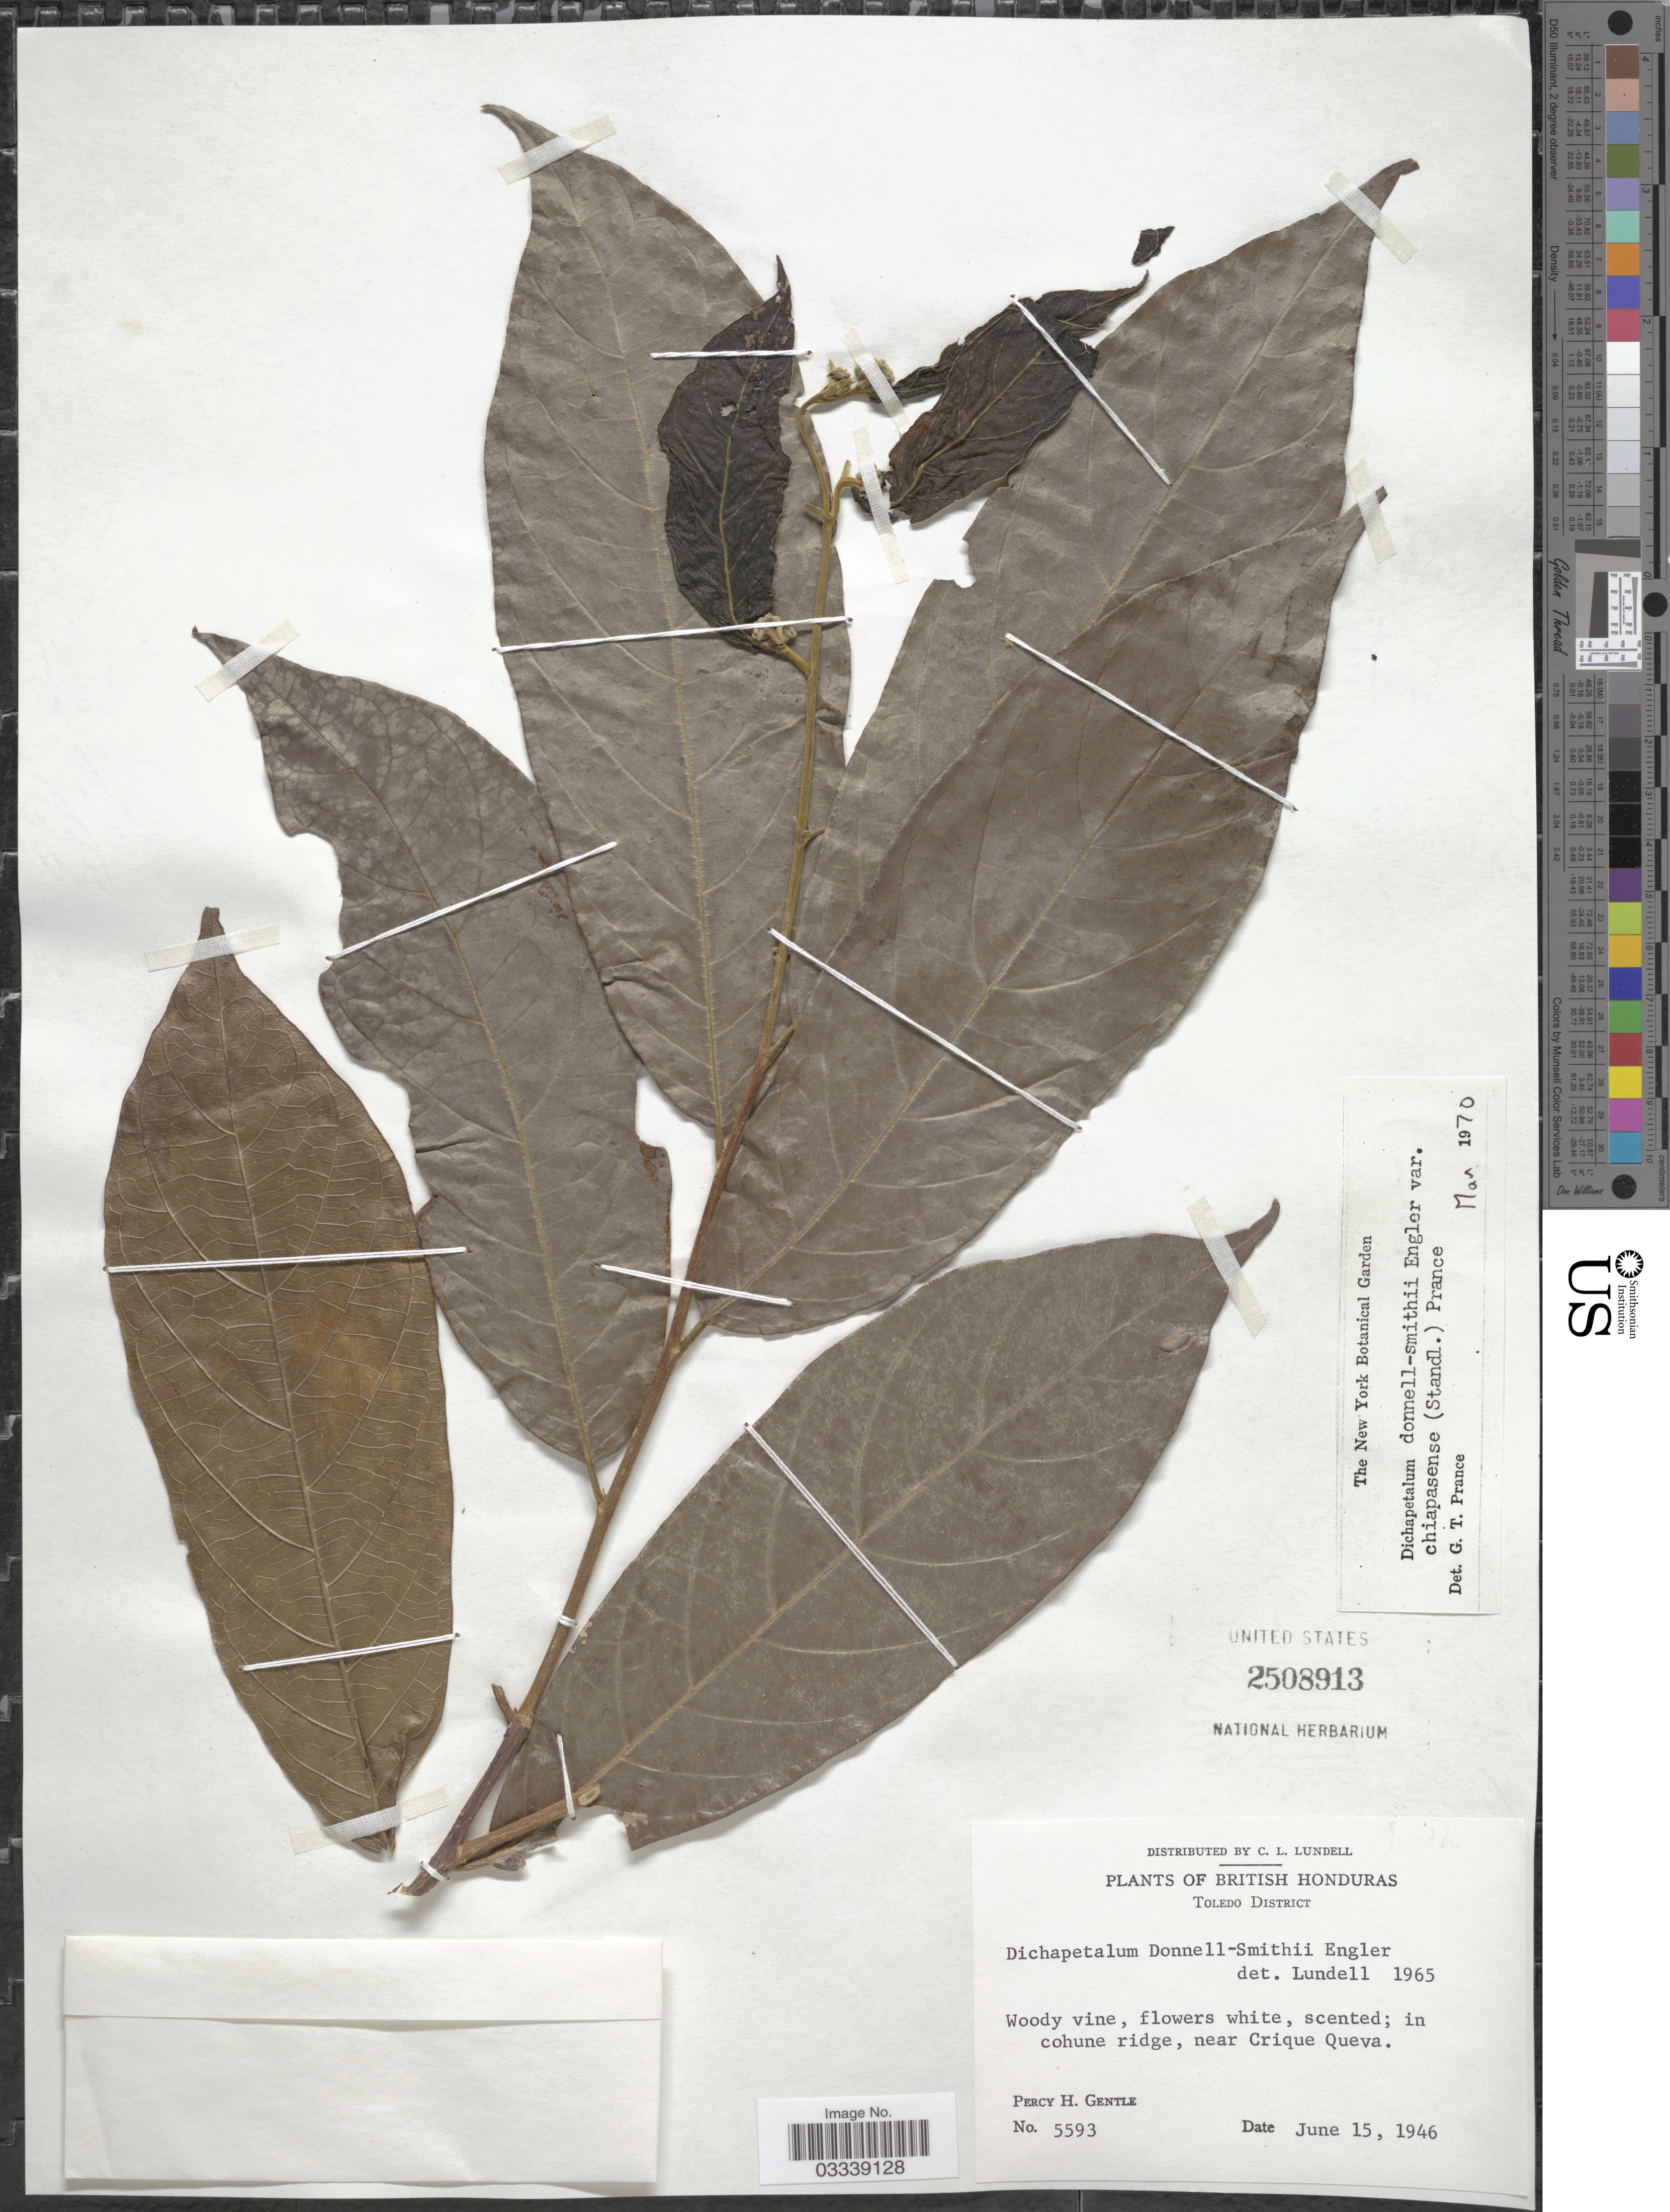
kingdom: Plantae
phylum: Tracheophyta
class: Magnoliopsida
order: Malpighiales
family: Dichapetalaceae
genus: Dichapetalum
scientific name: Dichapetalum donnell-smithii var. chiapasense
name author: (Standl.) Prance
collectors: P. H. Gentle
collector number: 5593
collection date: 1946-06-15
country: Belize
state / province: Toledo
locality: British Honduras, Toledo District, in cohune ridge, near Crique Queva.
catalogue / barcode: US 2508913